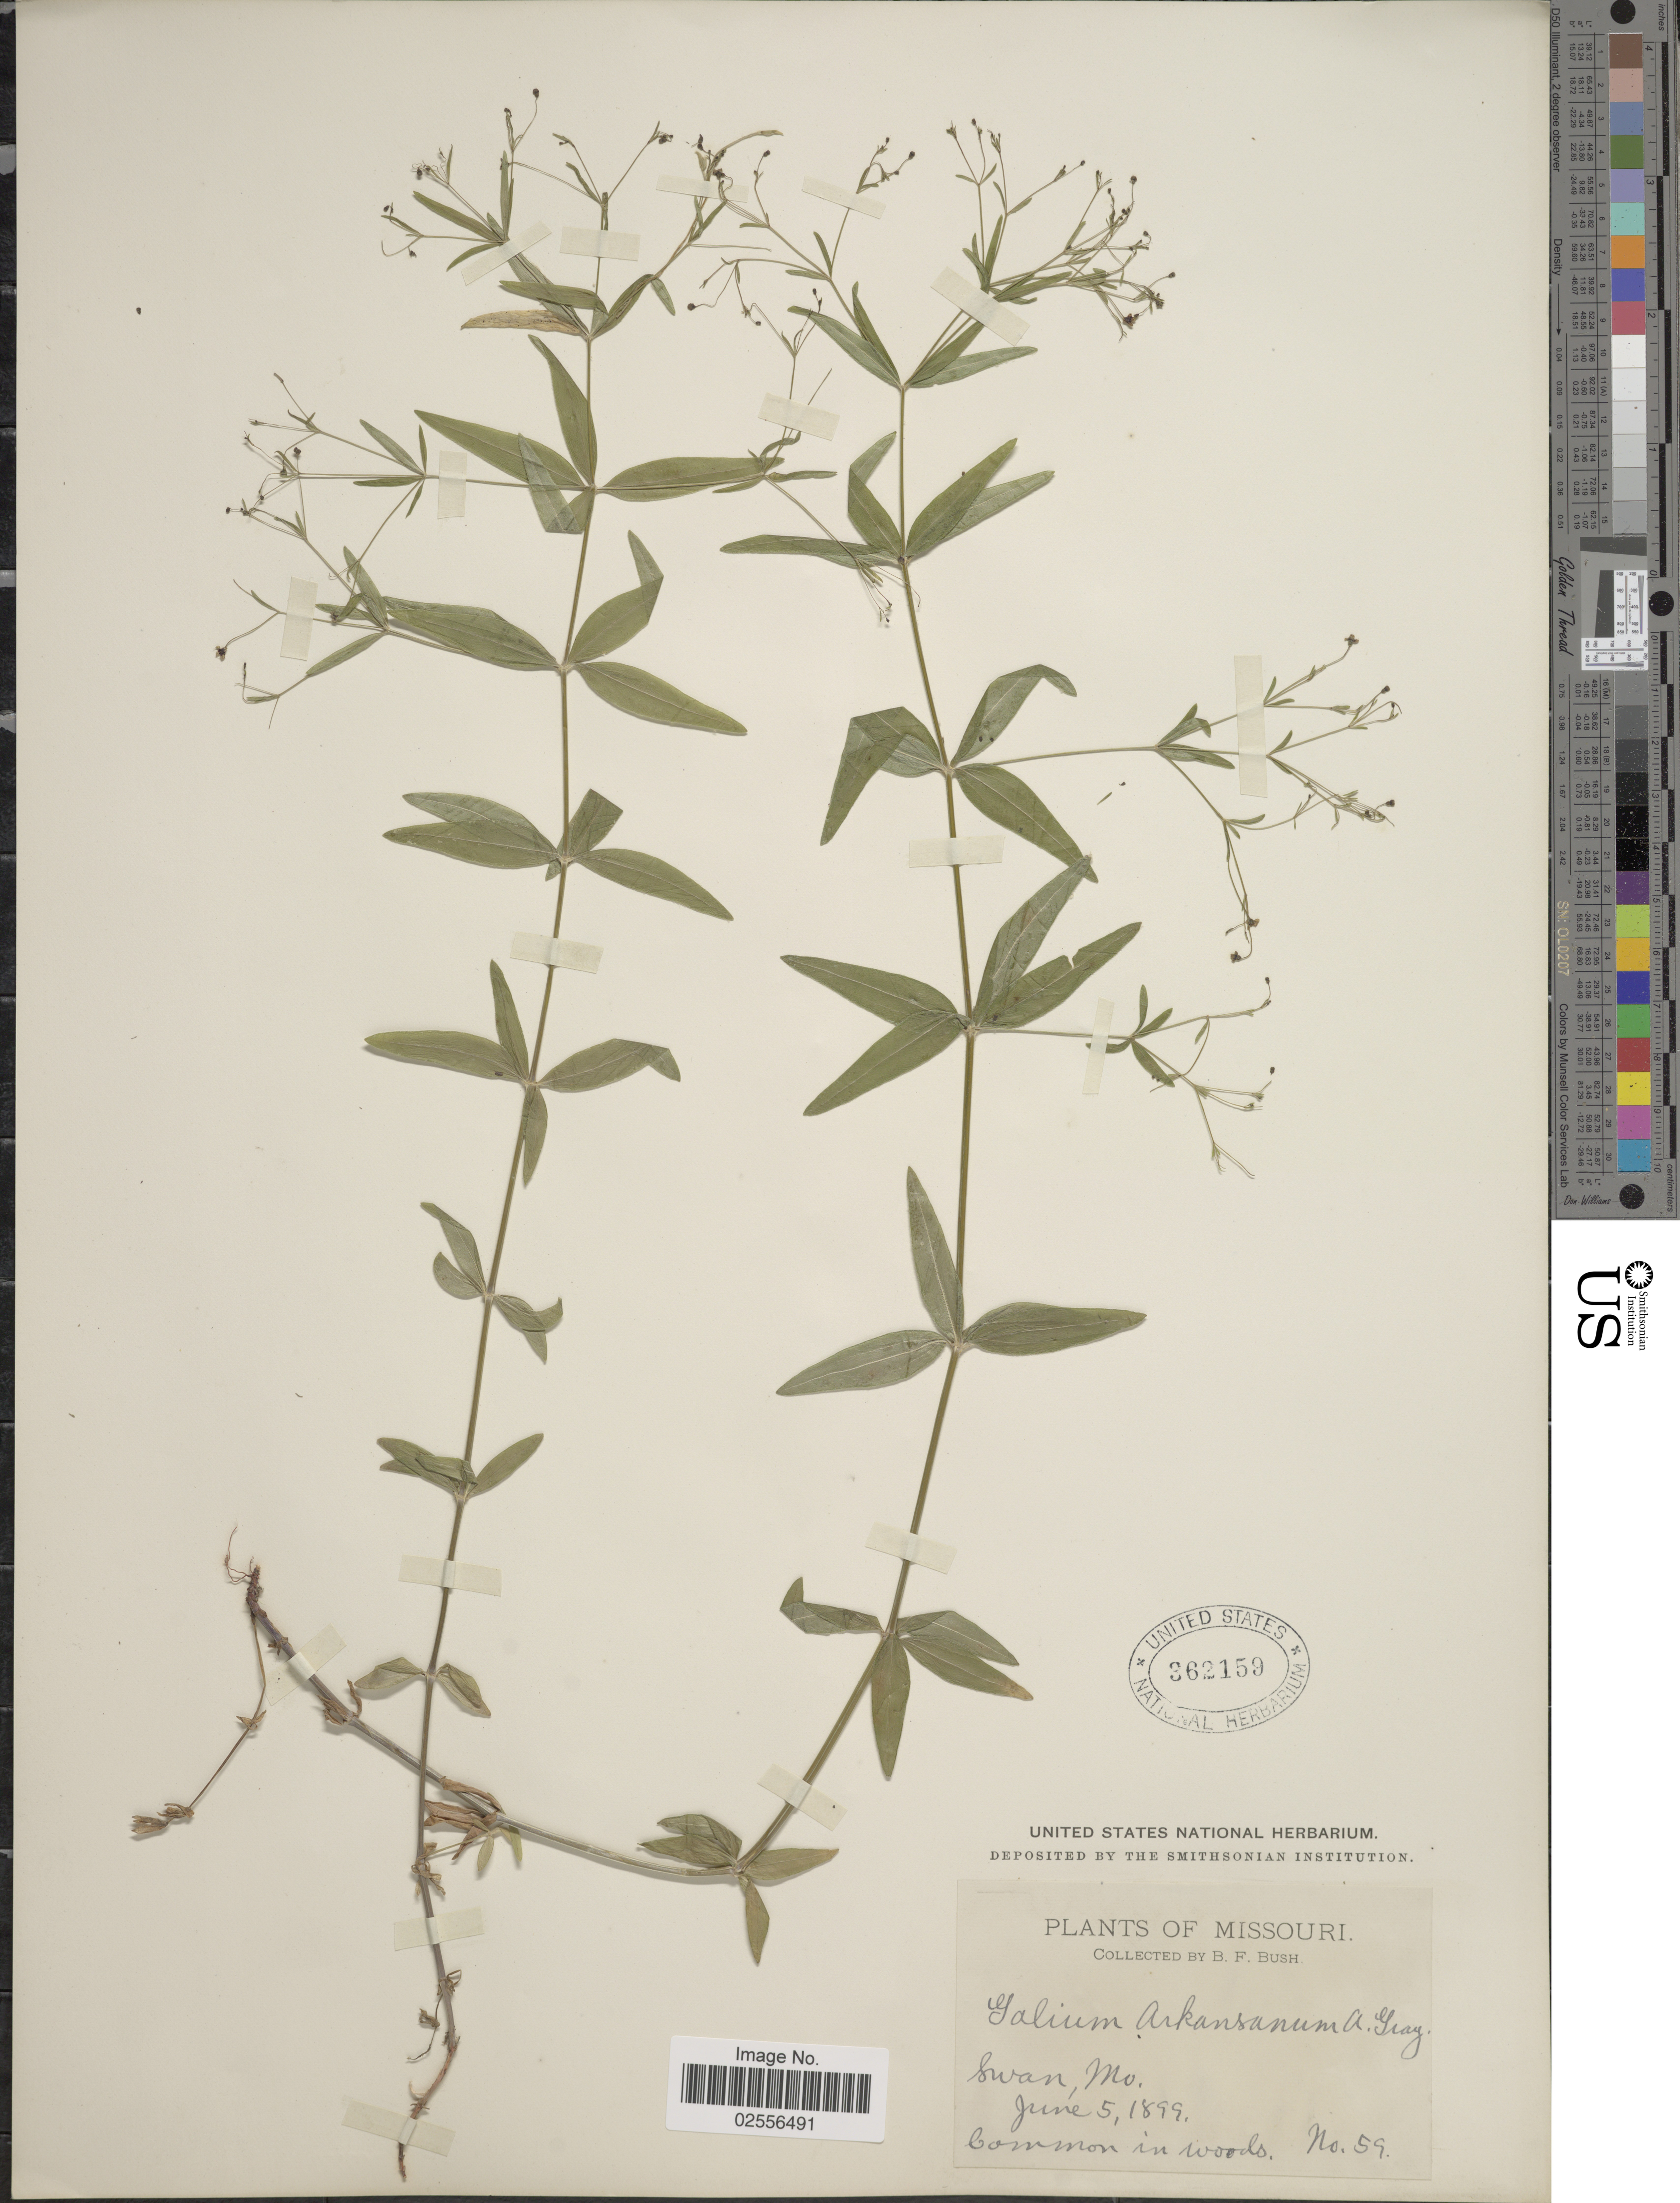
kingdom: Plantae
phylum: Tracheophyta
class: Magnoliopsida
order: Gentianales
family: Rubiaceae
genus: Galium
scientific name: Galium arkansanum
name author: A. Gray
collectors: B. F. Bush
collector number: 59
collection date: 1899-06-05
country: United States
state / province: Missouri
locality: Swan, Common in woods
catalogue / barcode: US 362159